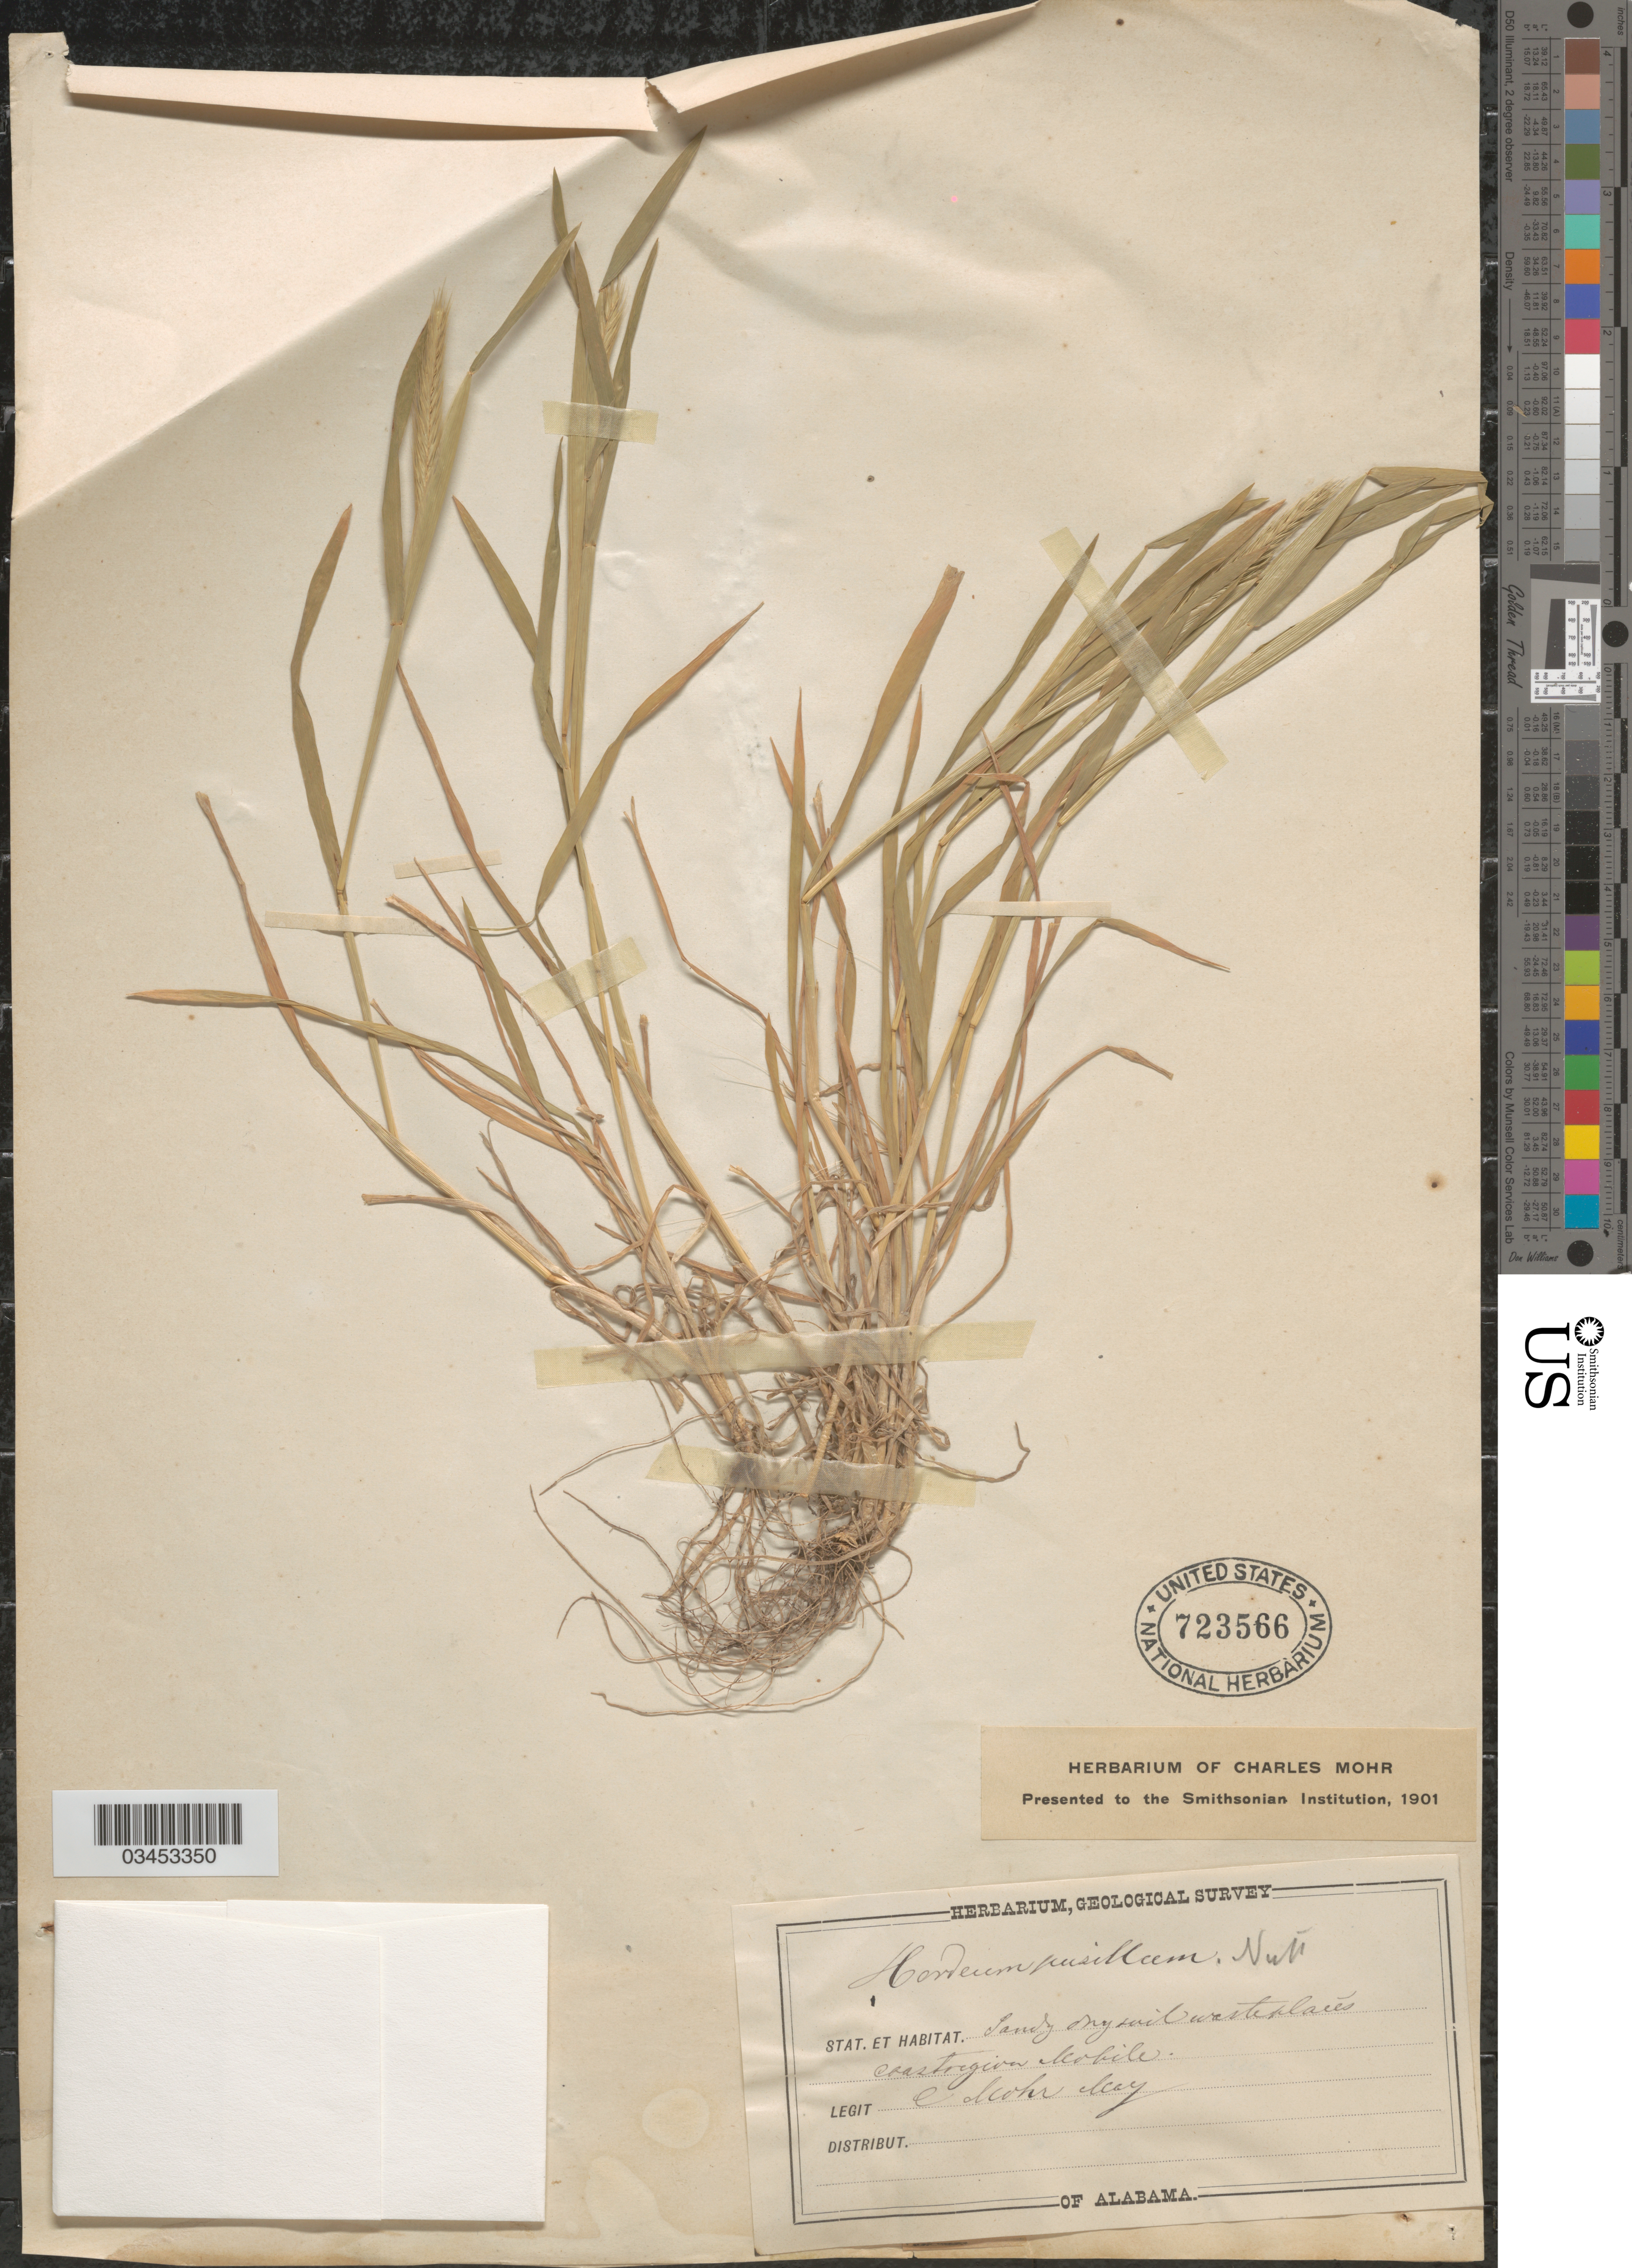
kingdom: Plantae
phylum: Tracheophyta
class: Liliopsida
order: Poales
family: Poaceae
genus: Hordeum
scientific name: Hordeum pusillum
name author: Nutt.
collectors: Mohr, C. T. (herbarium)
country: United States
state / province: Alabama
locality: Sandy dry soil waste places coast region Mobile. Geological Survey Of Alabama.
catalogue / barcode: US 723566